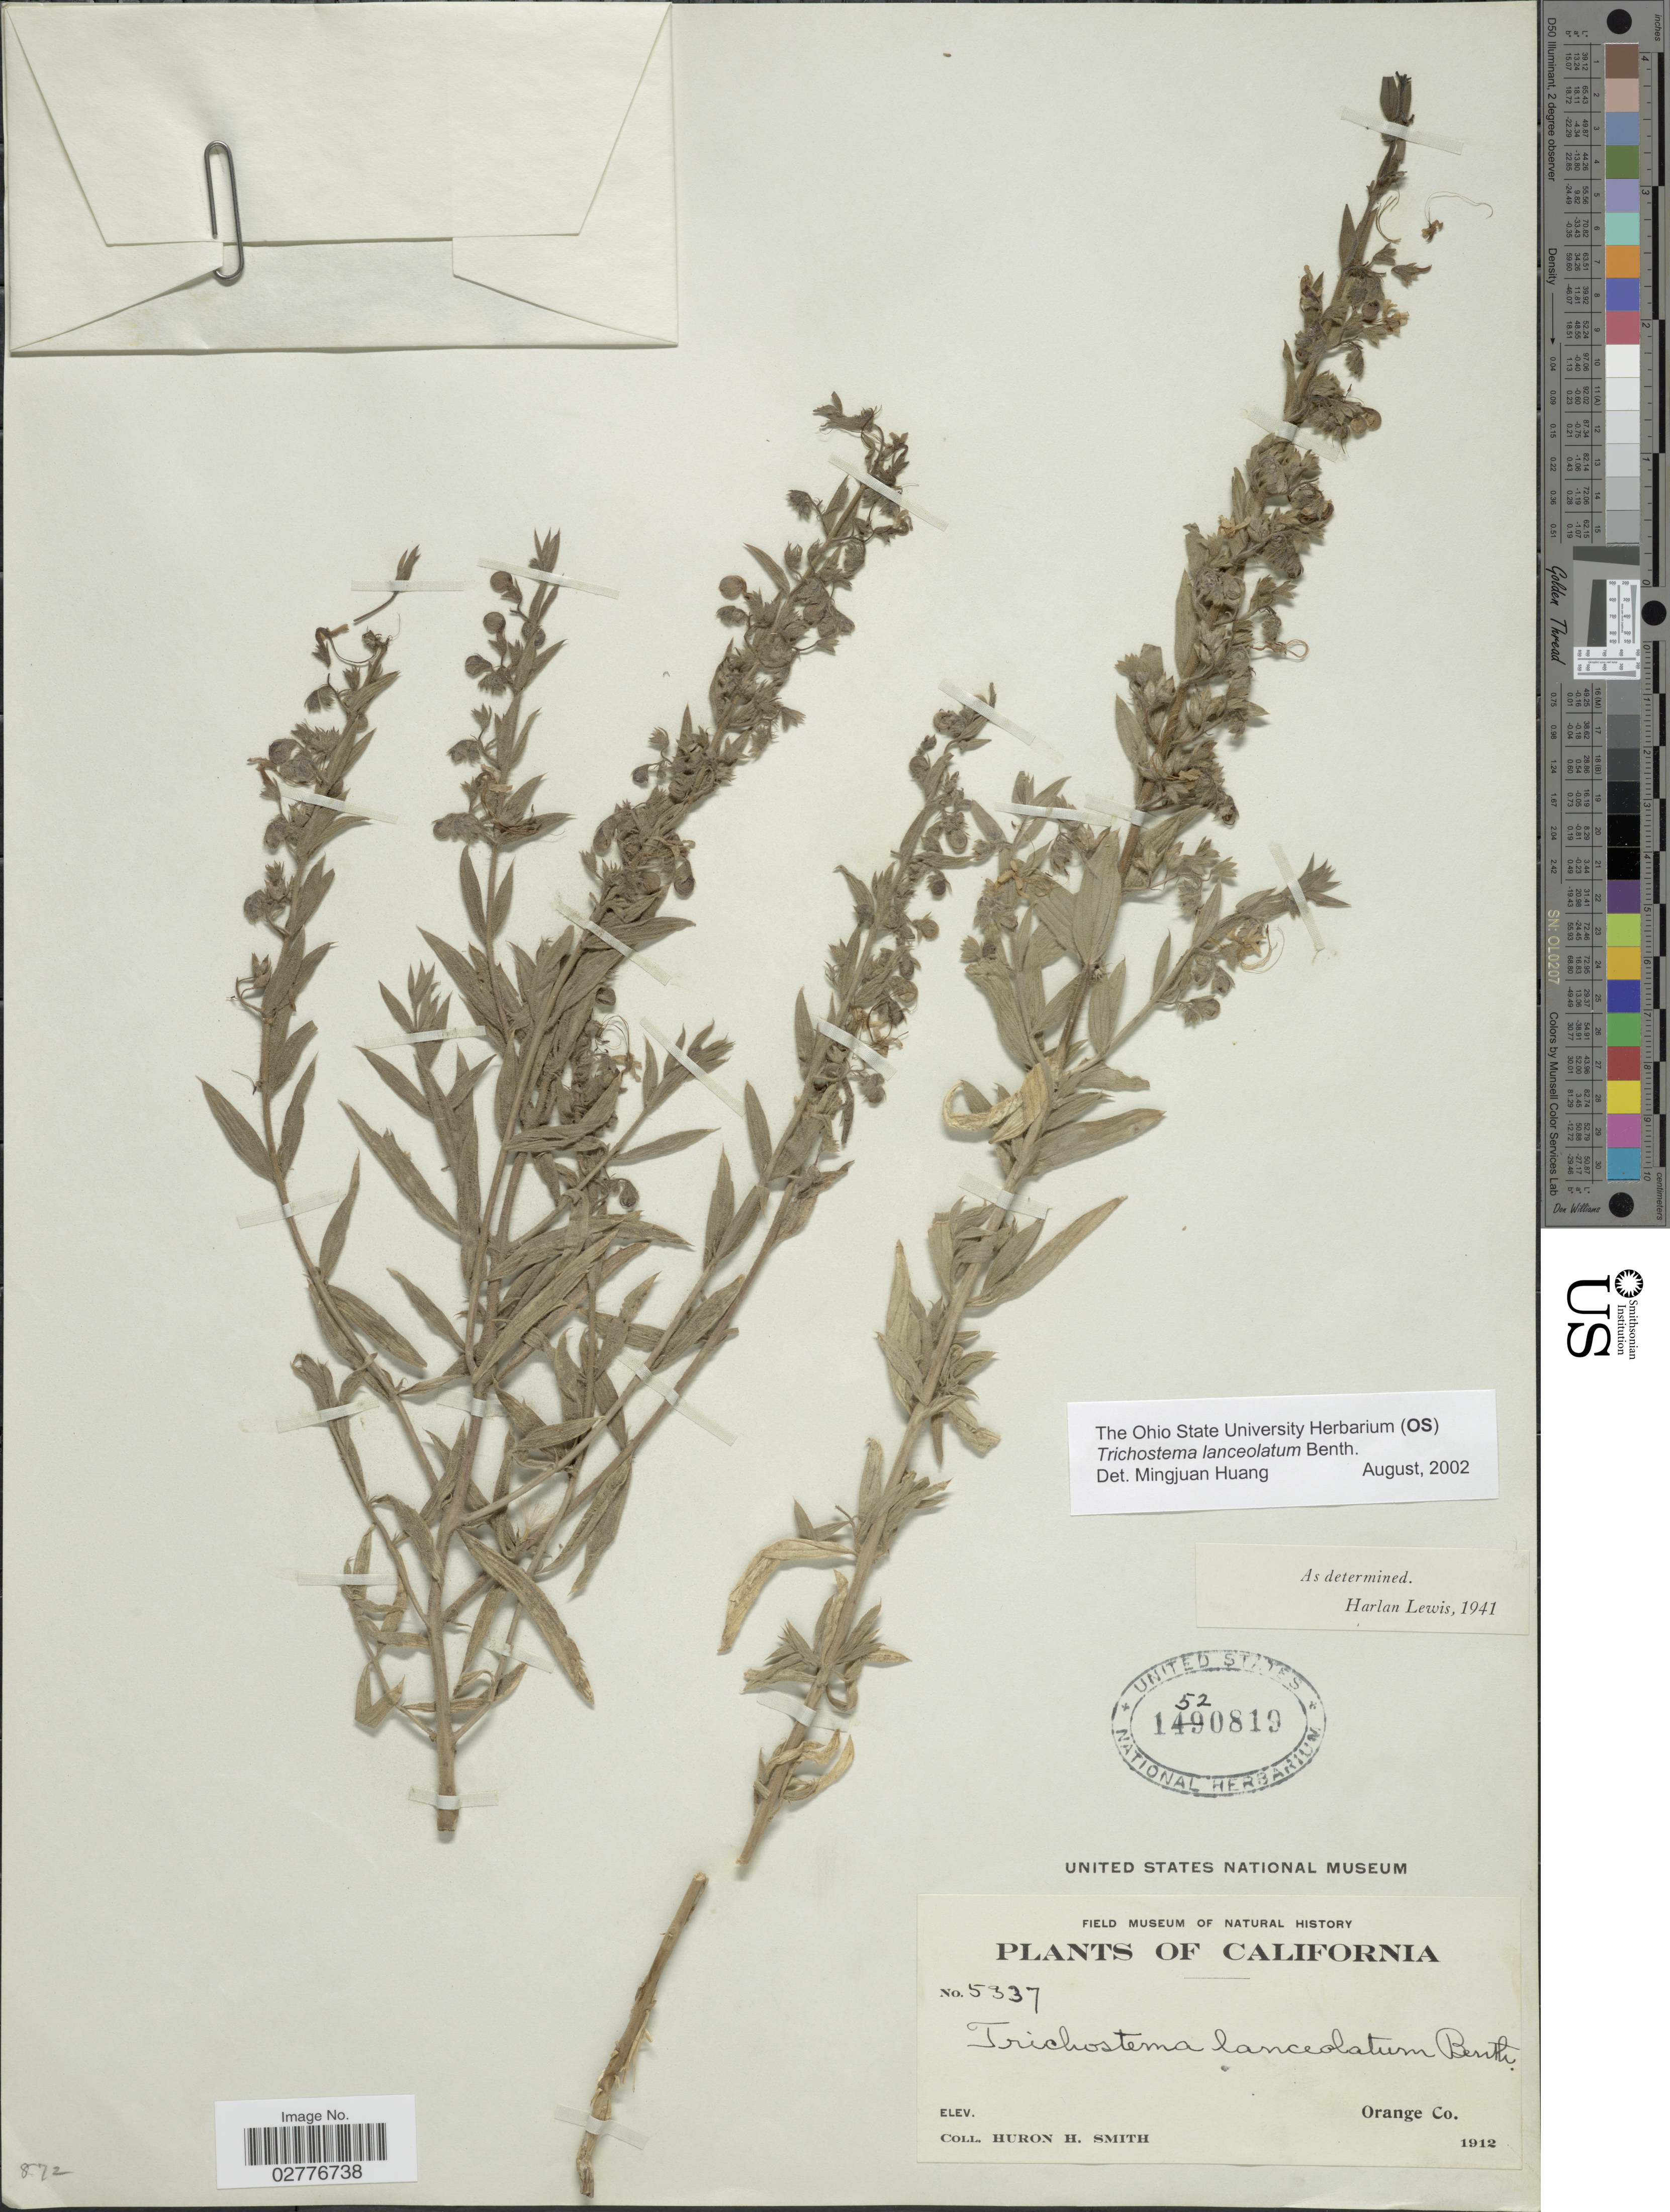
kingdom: Plantae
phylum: Tracheophyta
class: Magnoliopsida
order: Lamiales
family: Lamiaceae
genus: Trichostema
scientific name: Trichostema lanceolatum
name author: Benth.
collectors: Huron H. Smith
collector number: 5337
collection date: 1912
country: United States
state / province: California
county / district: Orange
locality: Orange Co.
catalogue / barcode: US 1520819